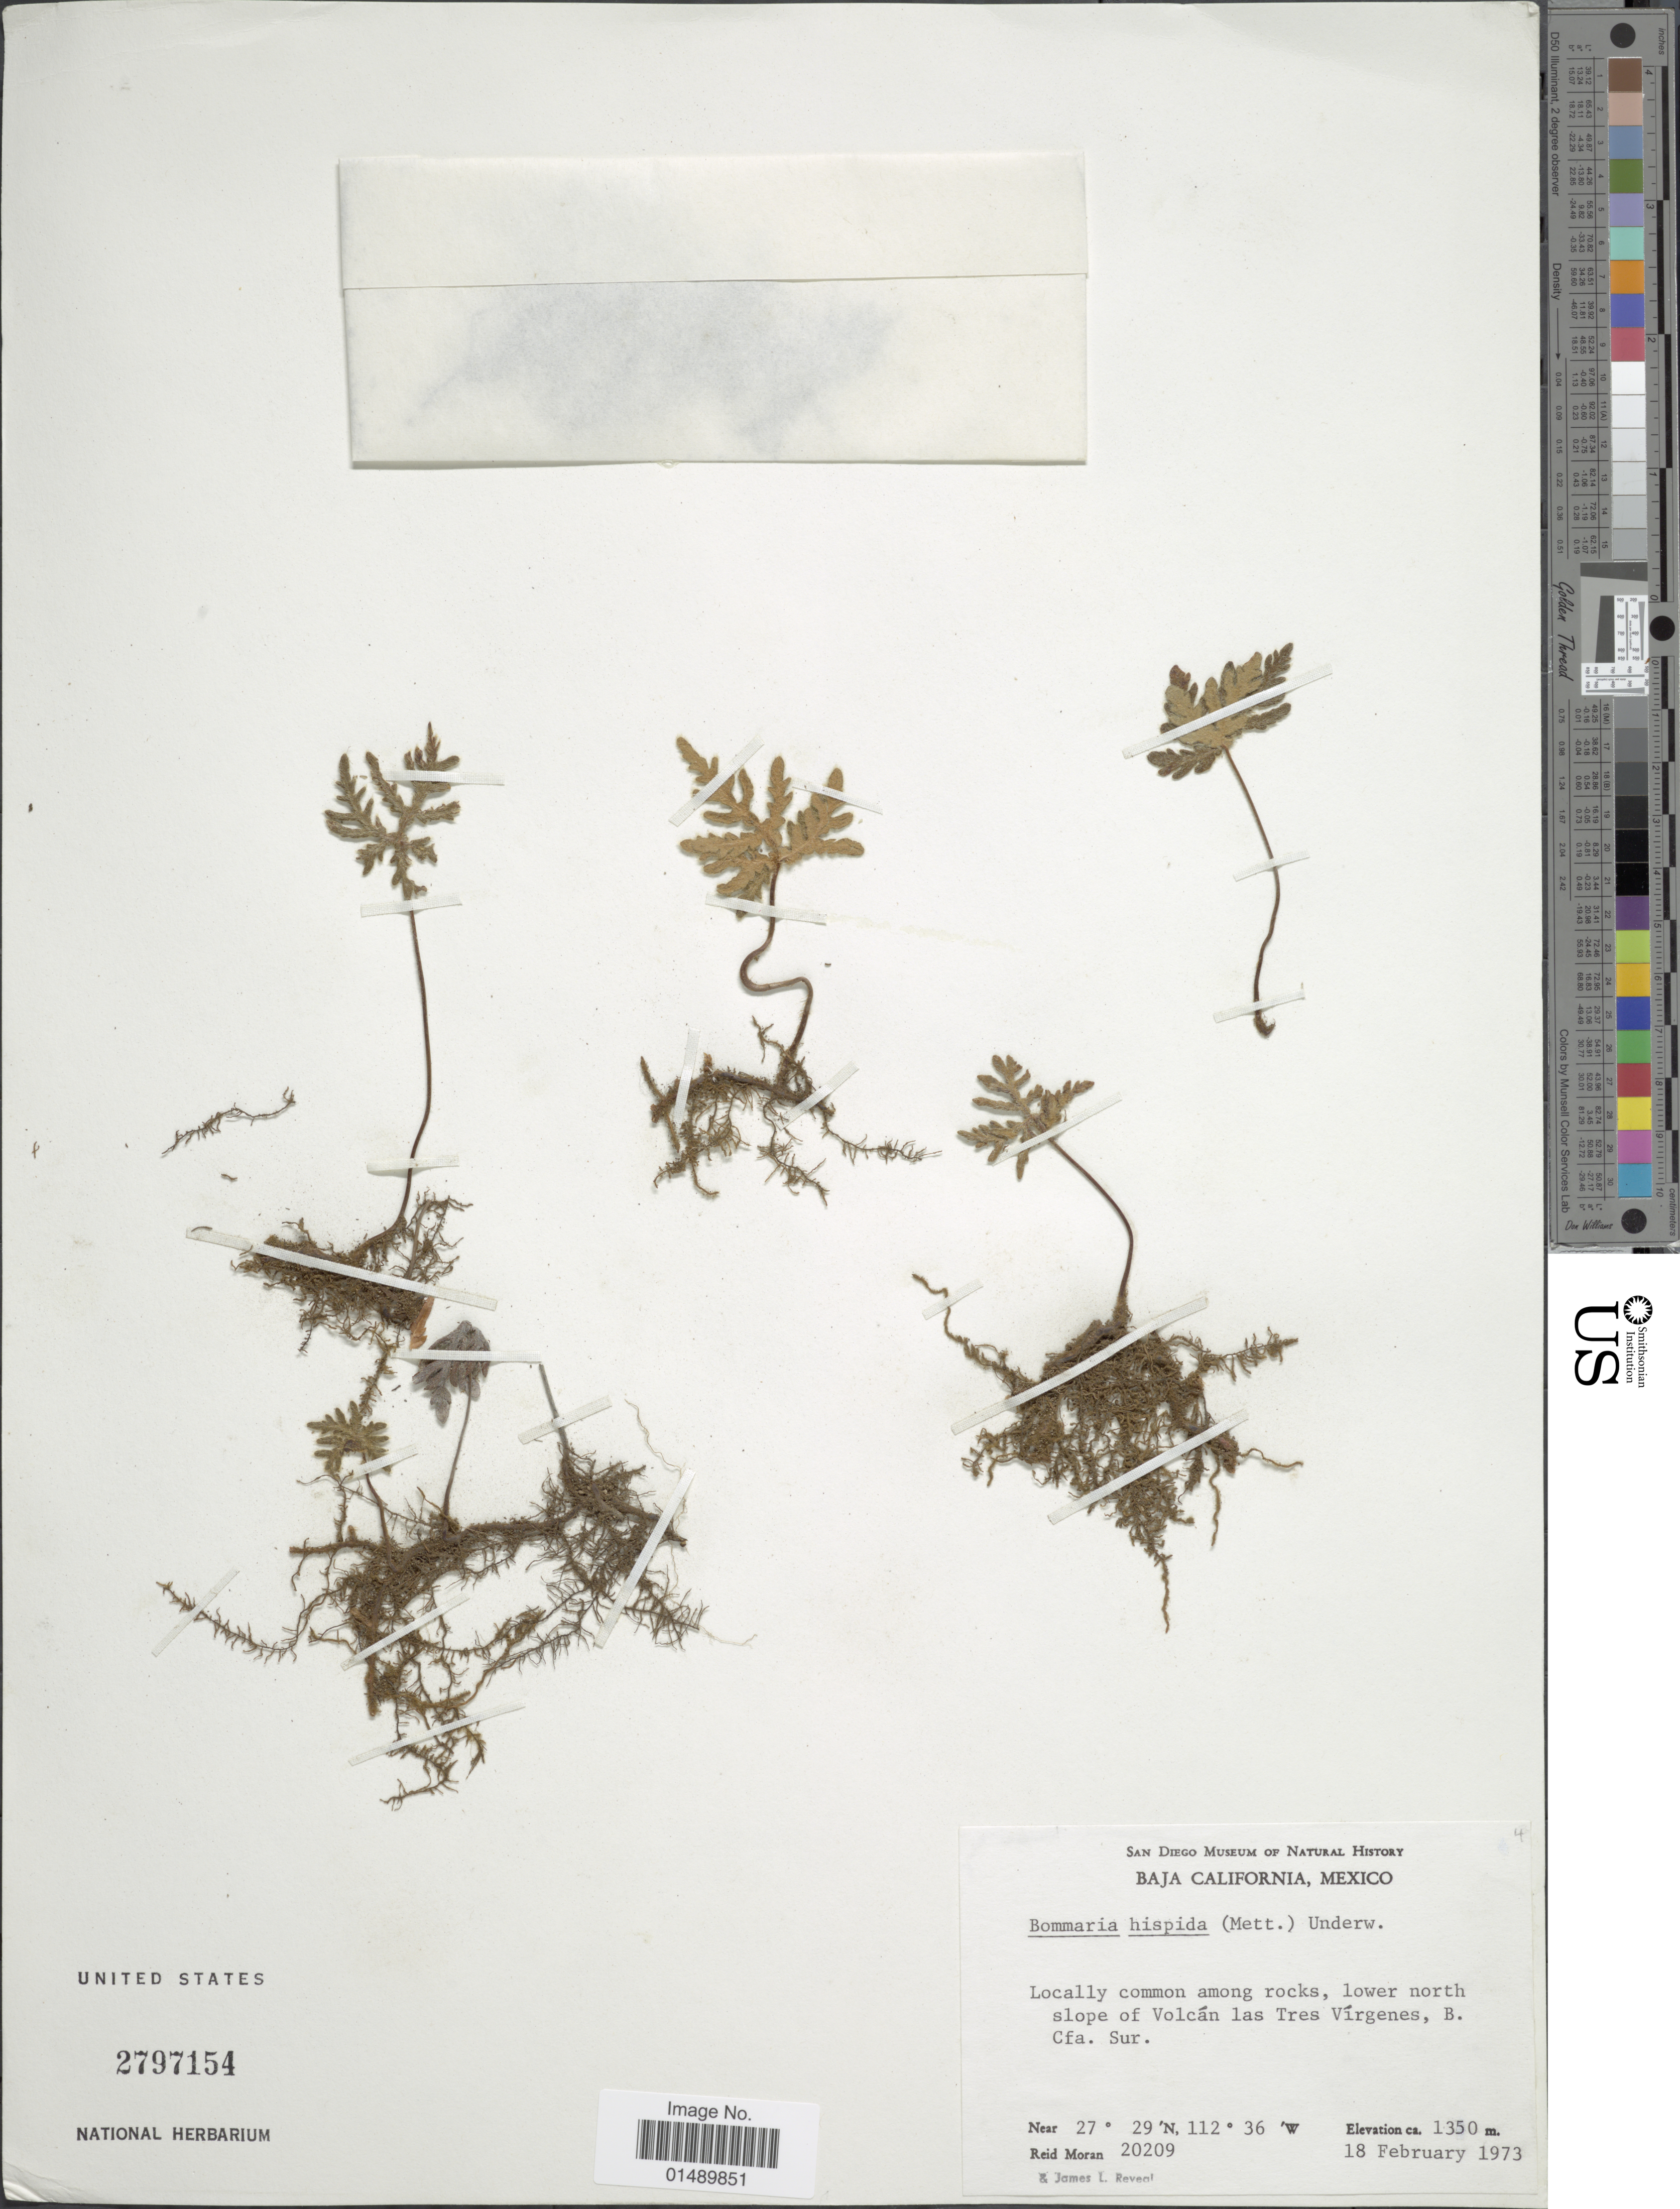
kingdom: Plantae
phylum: Tracheophyta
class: Polypodiopsida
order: Polypodiales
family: Pteridaceae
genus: Bommeria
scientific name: Bommeria hispida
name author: (Mett. ex Kuhn) Underw.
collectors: R. V. Moran & J. L. Reveal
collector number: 20209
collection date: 1973-02-18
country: Mexico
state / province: Baja California Sur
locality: Mexico, locally common among rocks, lower north slope of Volcan las Tres Virgenes, B. Cfa. Sur.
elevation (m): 1350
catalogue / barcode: US 2797154